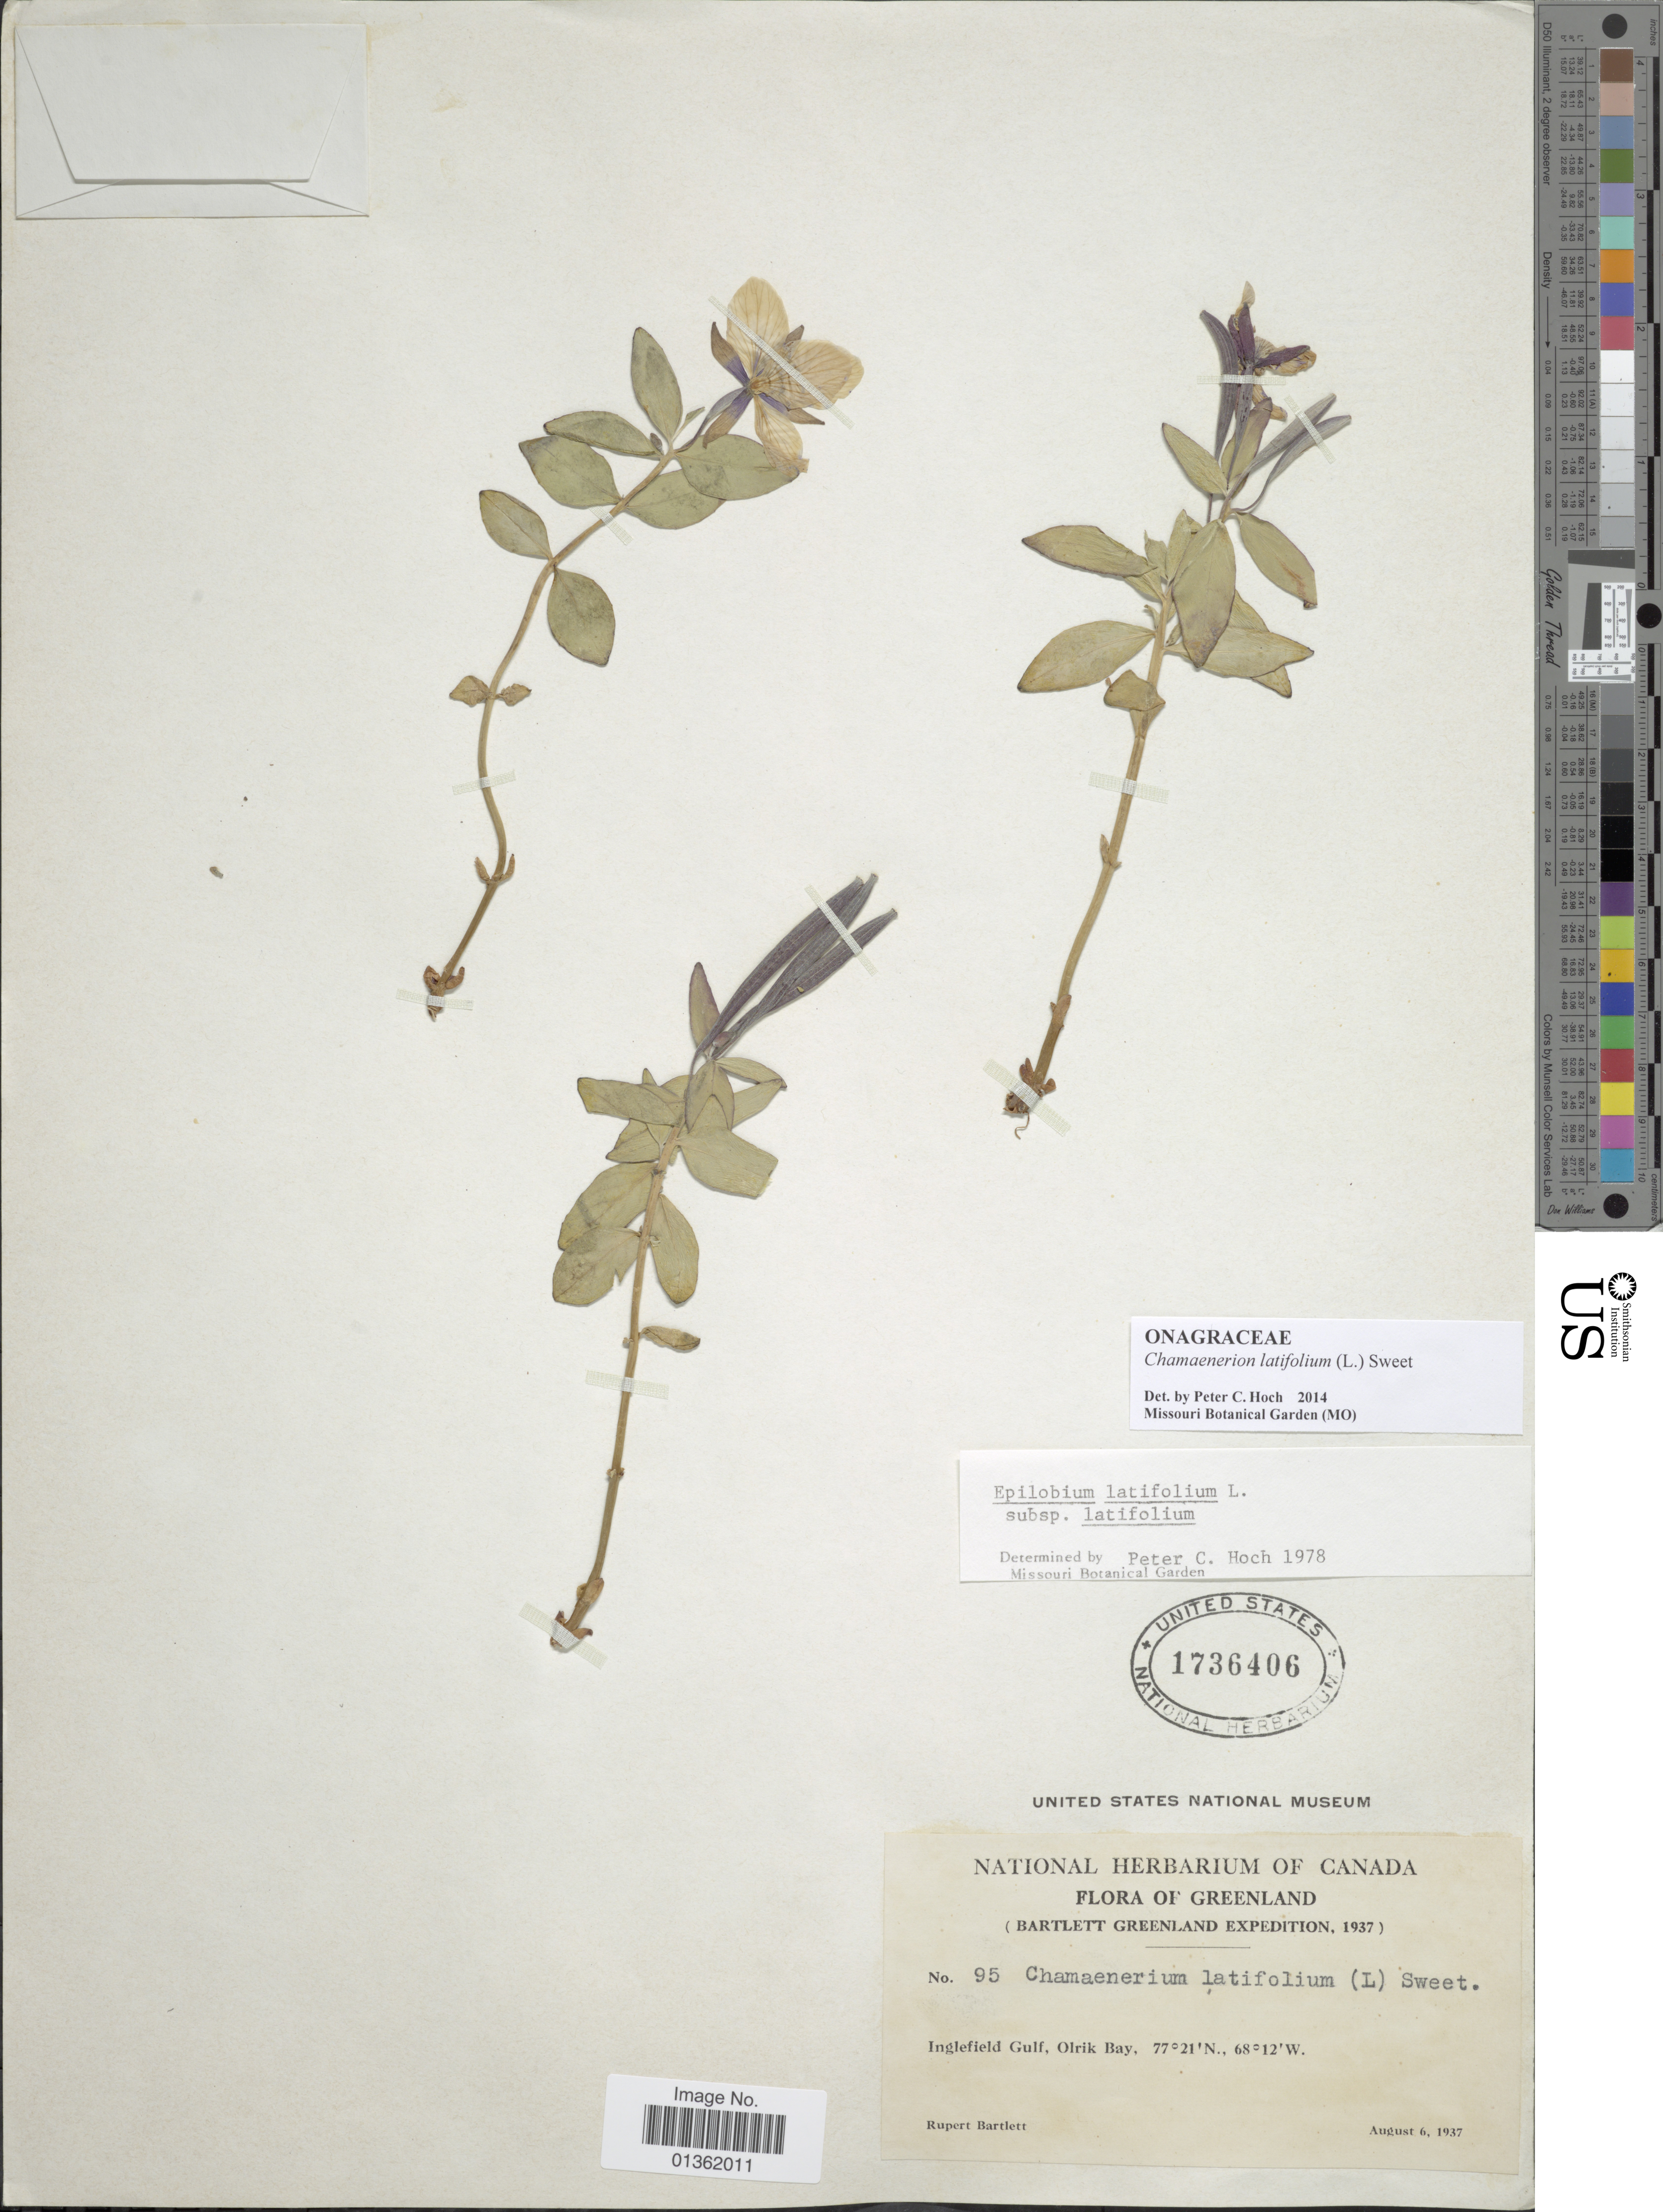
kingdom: Plantae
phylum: Tracheophyta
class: Magnoliopsida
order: Myrtales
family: Onagraceae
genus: Chamaenerion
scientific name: Chamaenerion latifolium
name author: (L.) Th. Fr. & Lange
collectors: R. Bartlett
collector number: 95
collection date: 1937-08-06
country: Greenland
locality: Inglefield Gulf, Olrik Bay.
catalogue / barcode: US 1736406